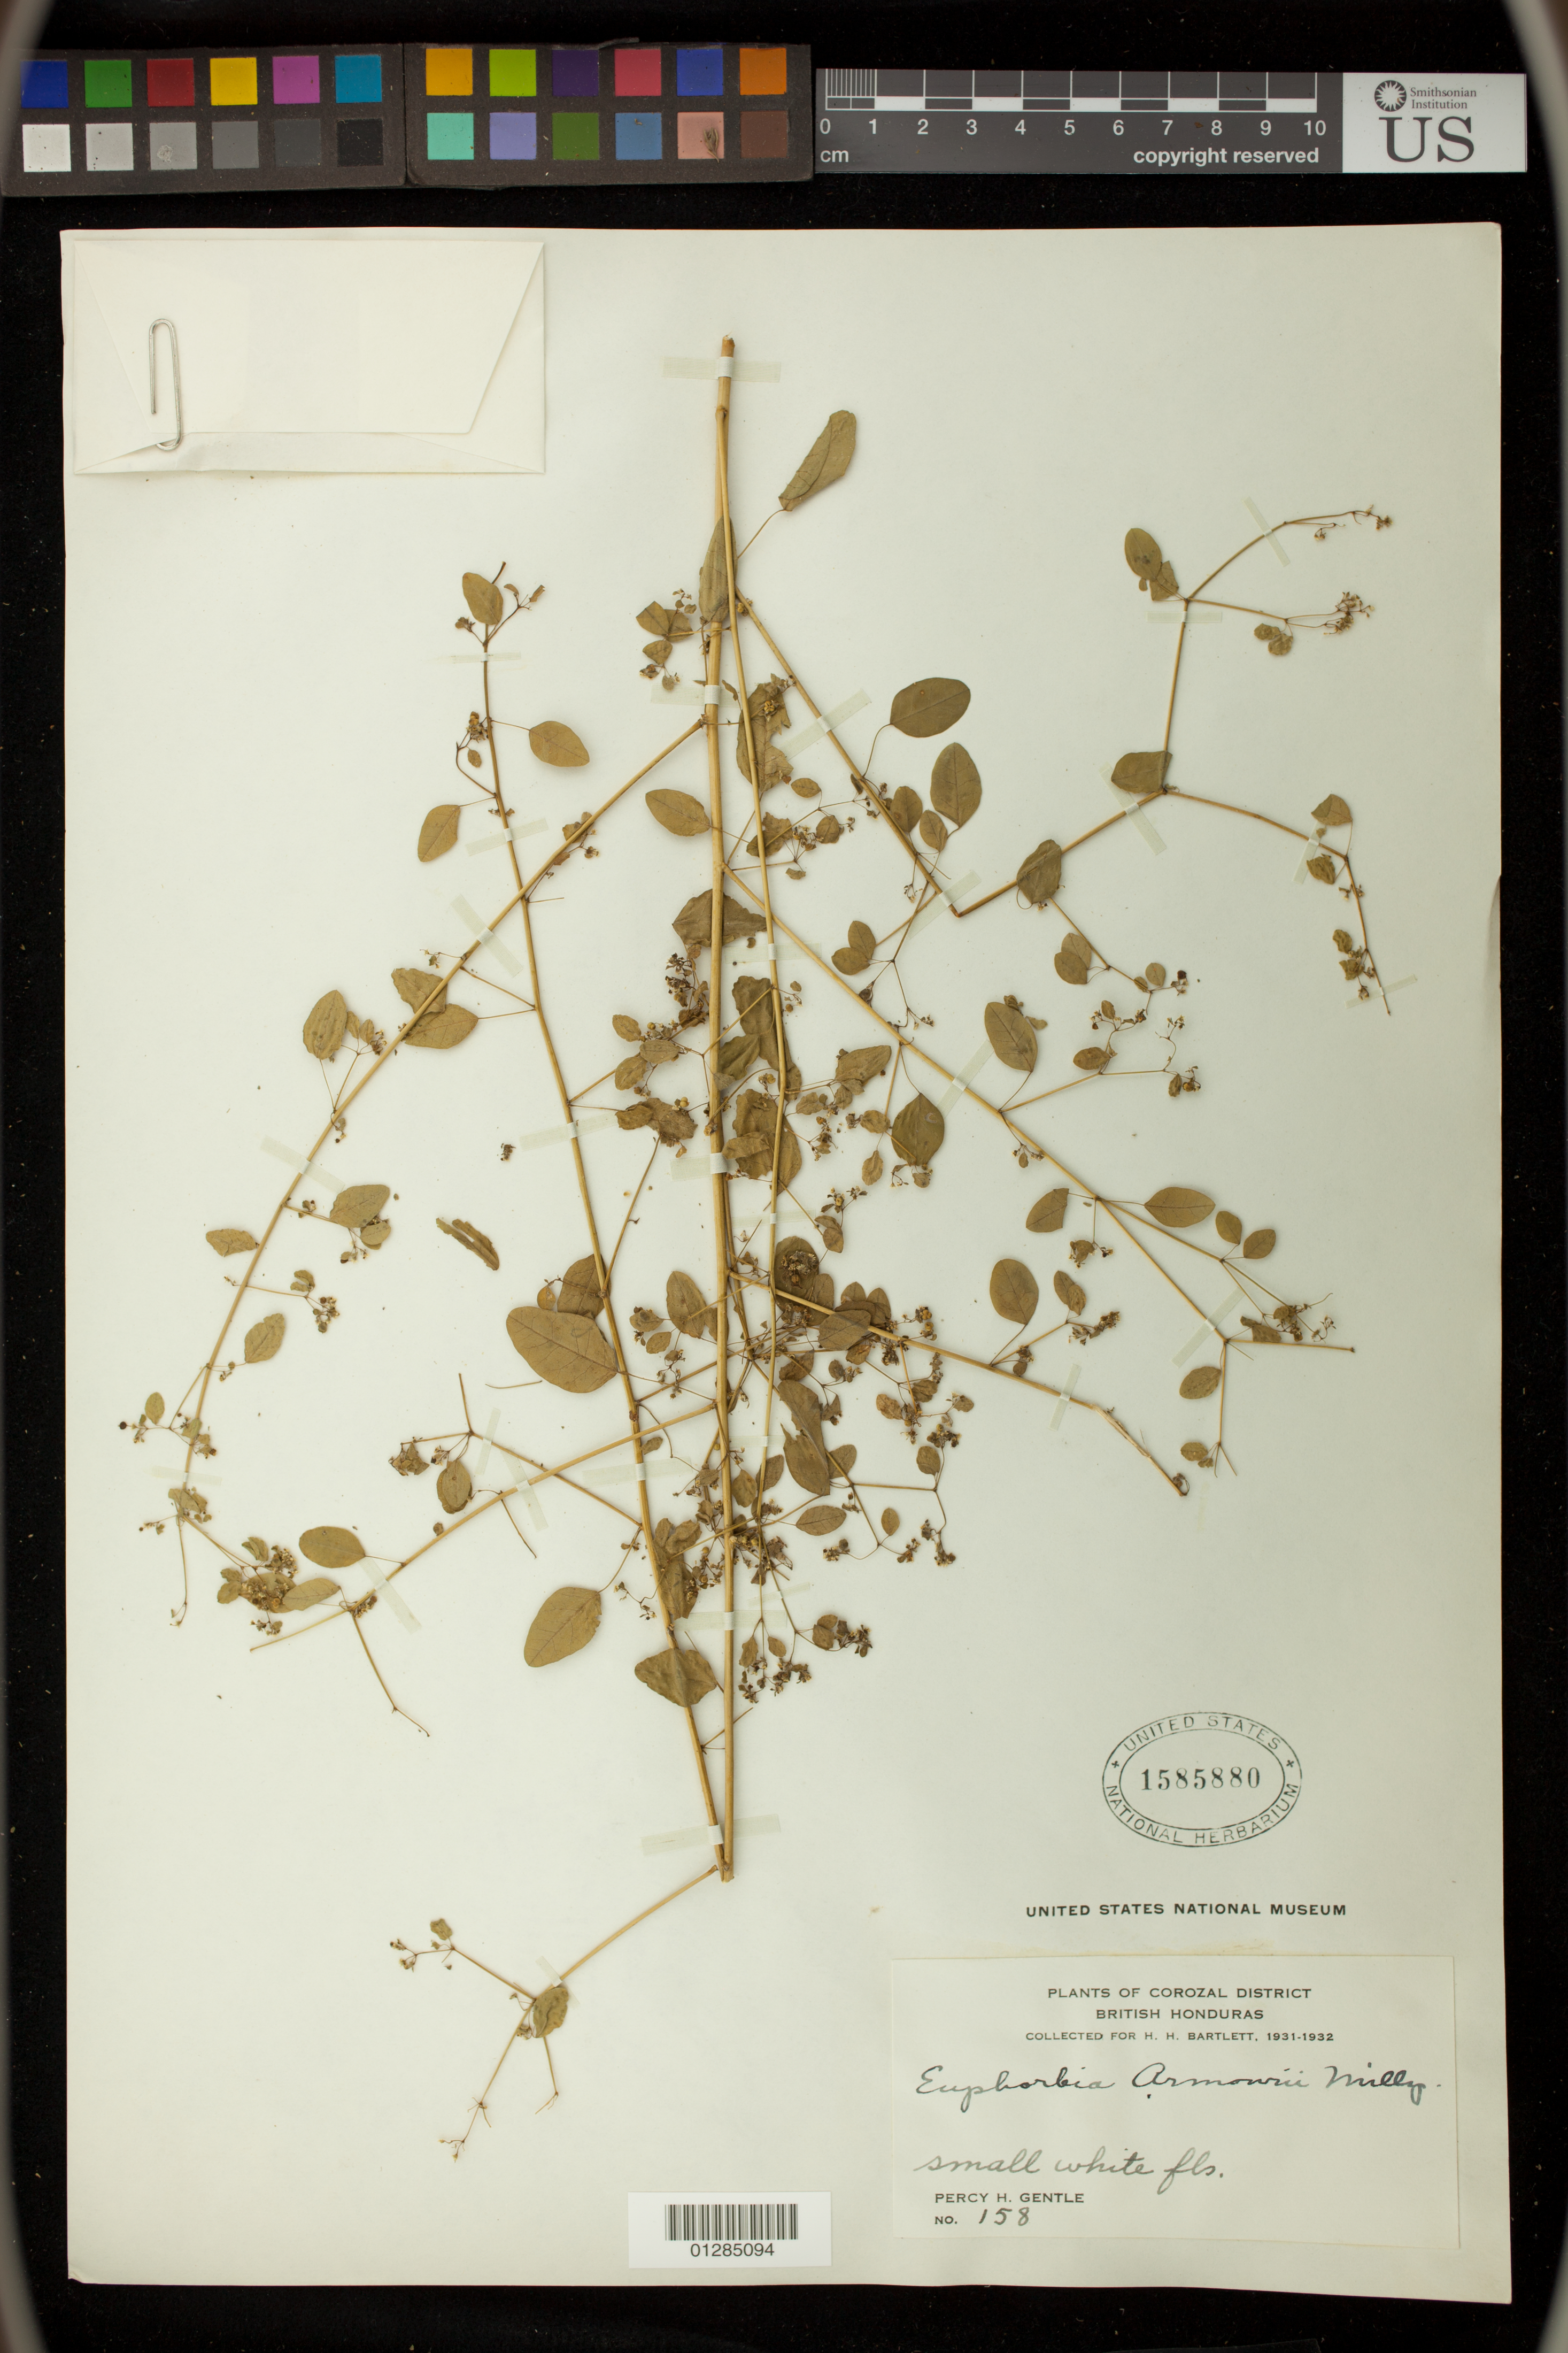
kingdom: Plantae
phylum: Tracheophyta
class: Magnoliopsida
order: Malpighiales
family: Euphorbiaceae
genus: Euphorbia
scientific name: Euphorbia armourii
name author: Millsp.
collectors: P. H. Gentle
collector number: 158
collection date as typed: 1931 to -- --- 1932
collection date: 1931/1932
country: Belize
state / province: Corozal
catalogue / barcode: US 1585880